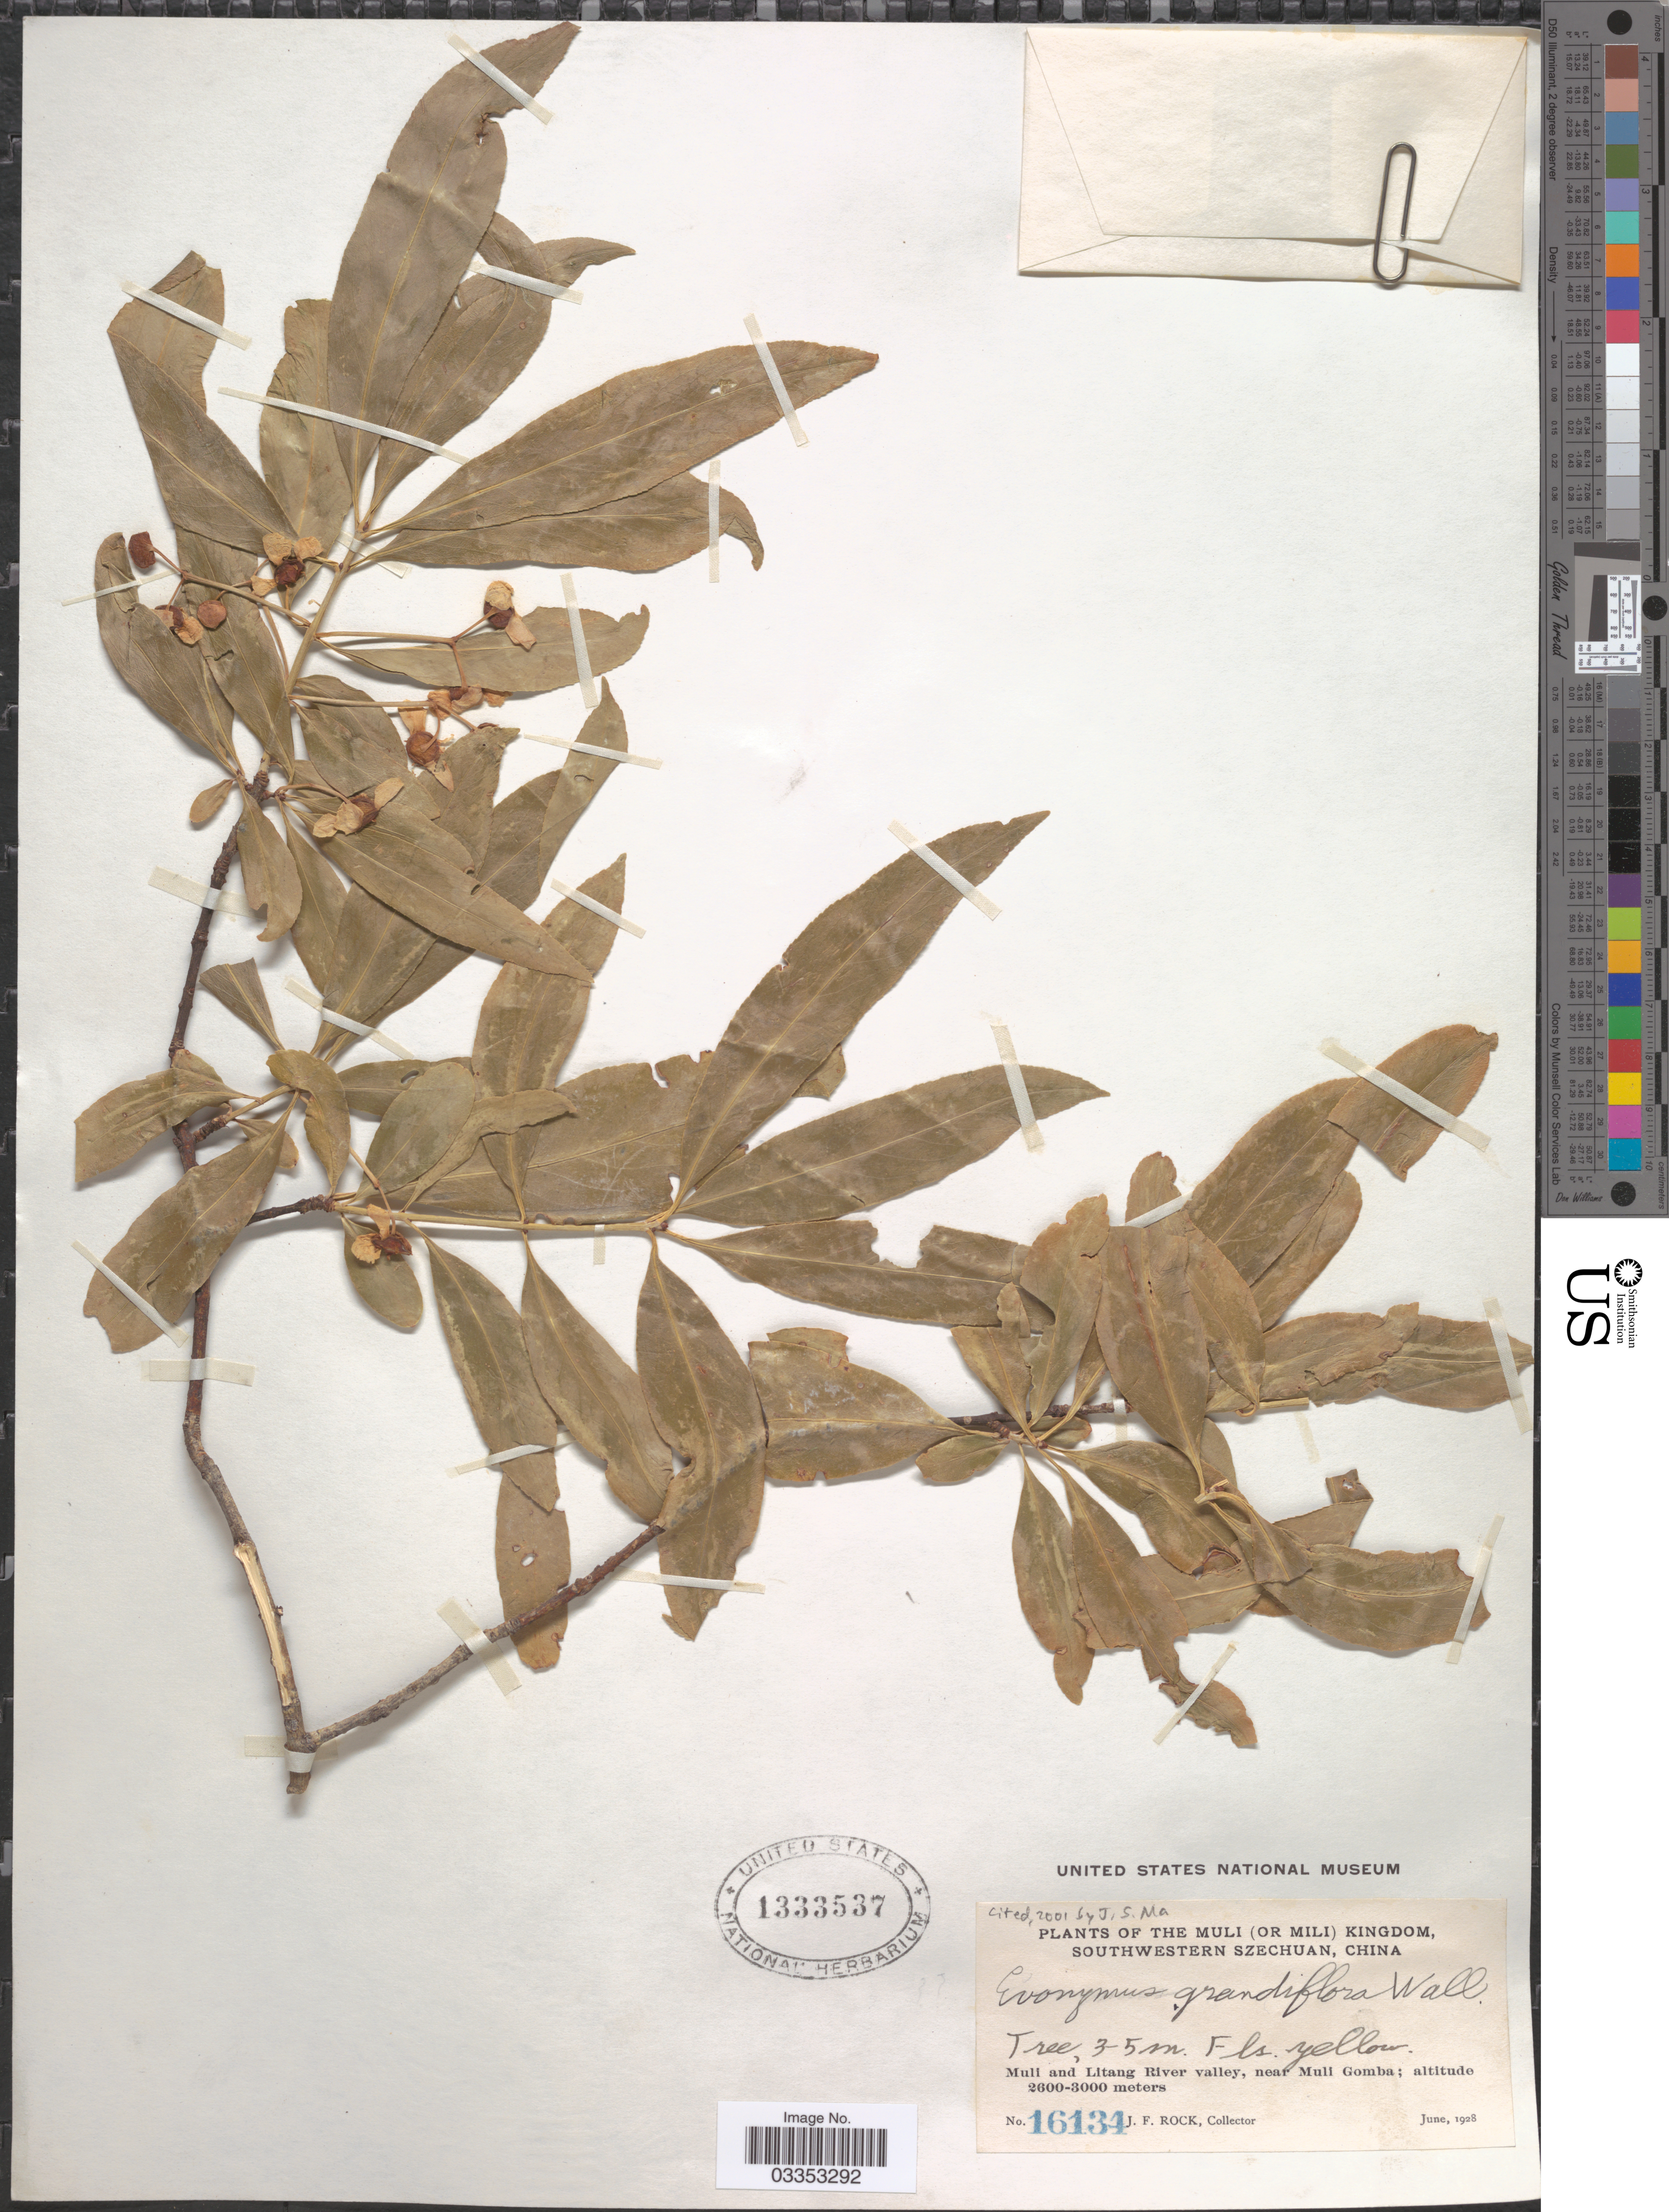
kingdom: Plantae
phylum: Tracheophyta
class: Magnoliopsida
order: Celastrales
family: Celastraceae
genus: Euonymus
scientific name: Euonymus grandiflorus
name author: Wall.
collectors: J. Rock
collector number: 16134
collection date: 1928-06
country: China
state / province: Sichuan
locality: The Muli (or Mili) Kingdom, Southwestern Szechuan. Muli and Litang River valley, near Muli Gomba.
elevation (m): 2600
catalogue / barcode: US 1333537